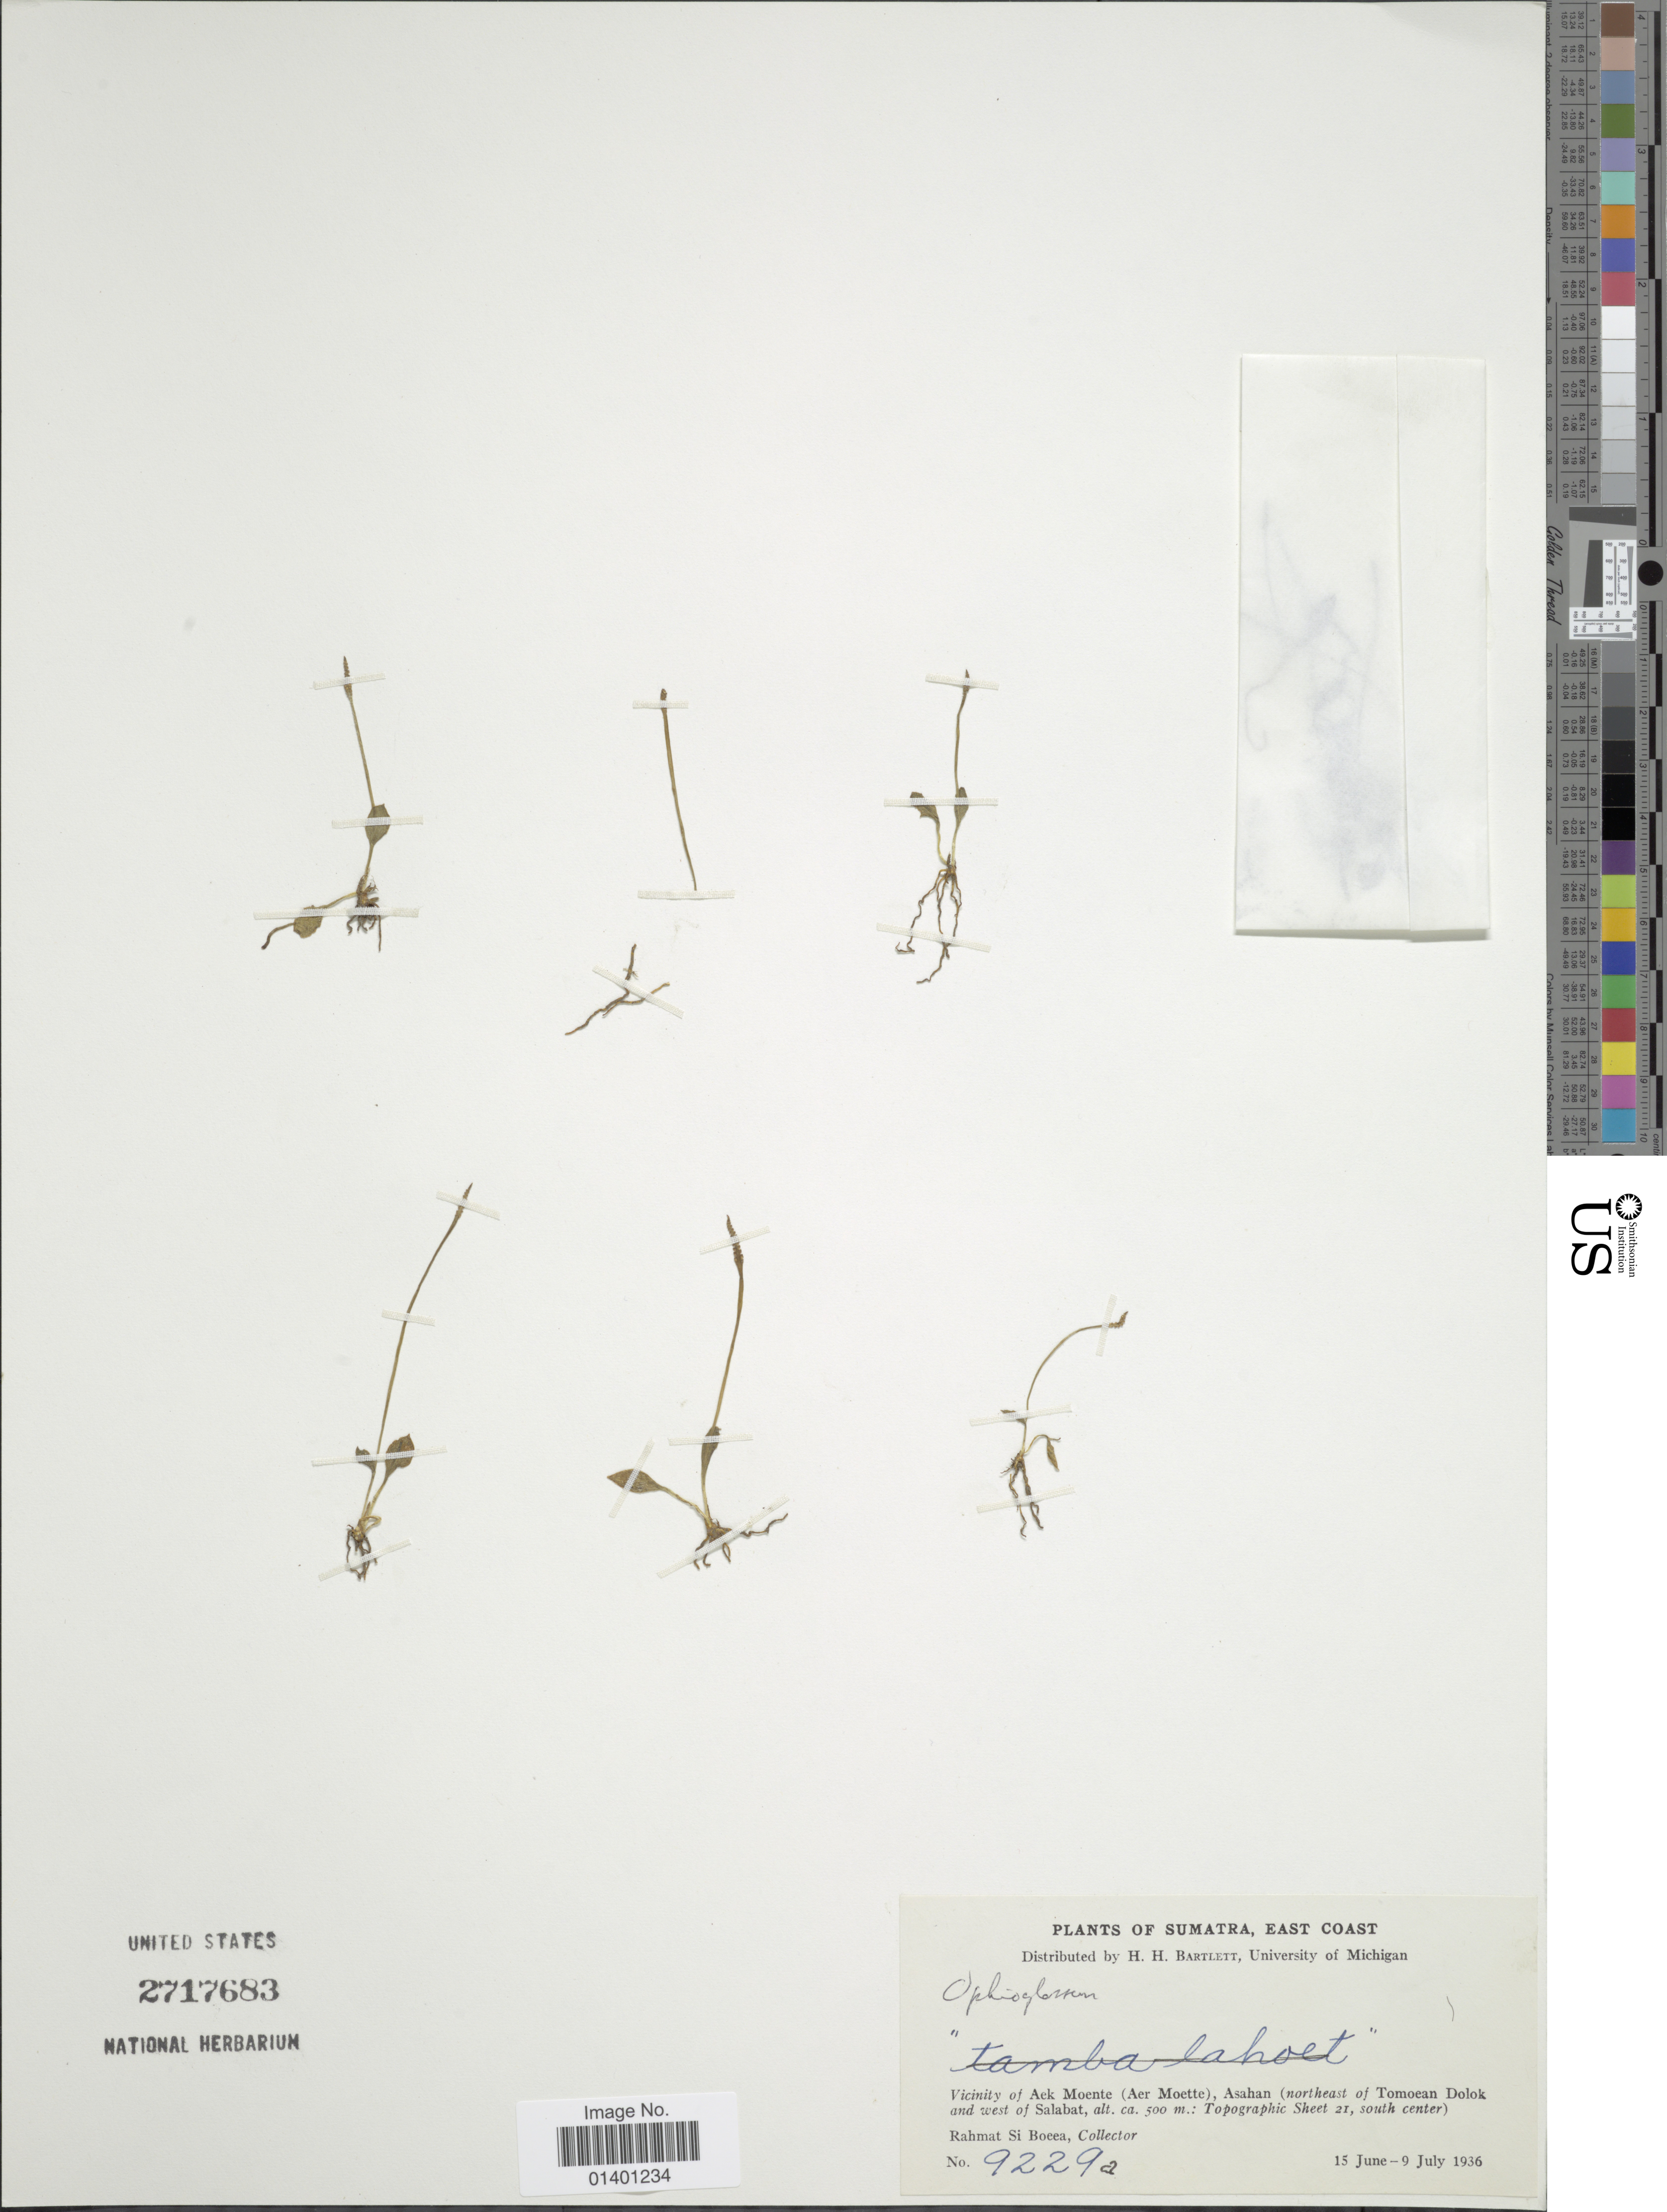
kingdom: Plantae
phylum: Tracheophyta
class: Polypodiopsida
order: Ophioglossales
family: Ophioglossaceae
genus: Ophioglossum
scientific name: Ophioglossum sp.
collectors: Rahmat Si Boeea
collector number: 9229a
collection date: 1936-06-15/1936-07-09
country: Indonesia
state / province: Sumatra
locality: East Coast, Vicinity of Aek Moente (Aer Moette), Asahan (northeast of Tomoean Dolok and west of Salabat, Topographic sheet 21, south center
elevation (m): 500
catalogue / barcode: US 2717683